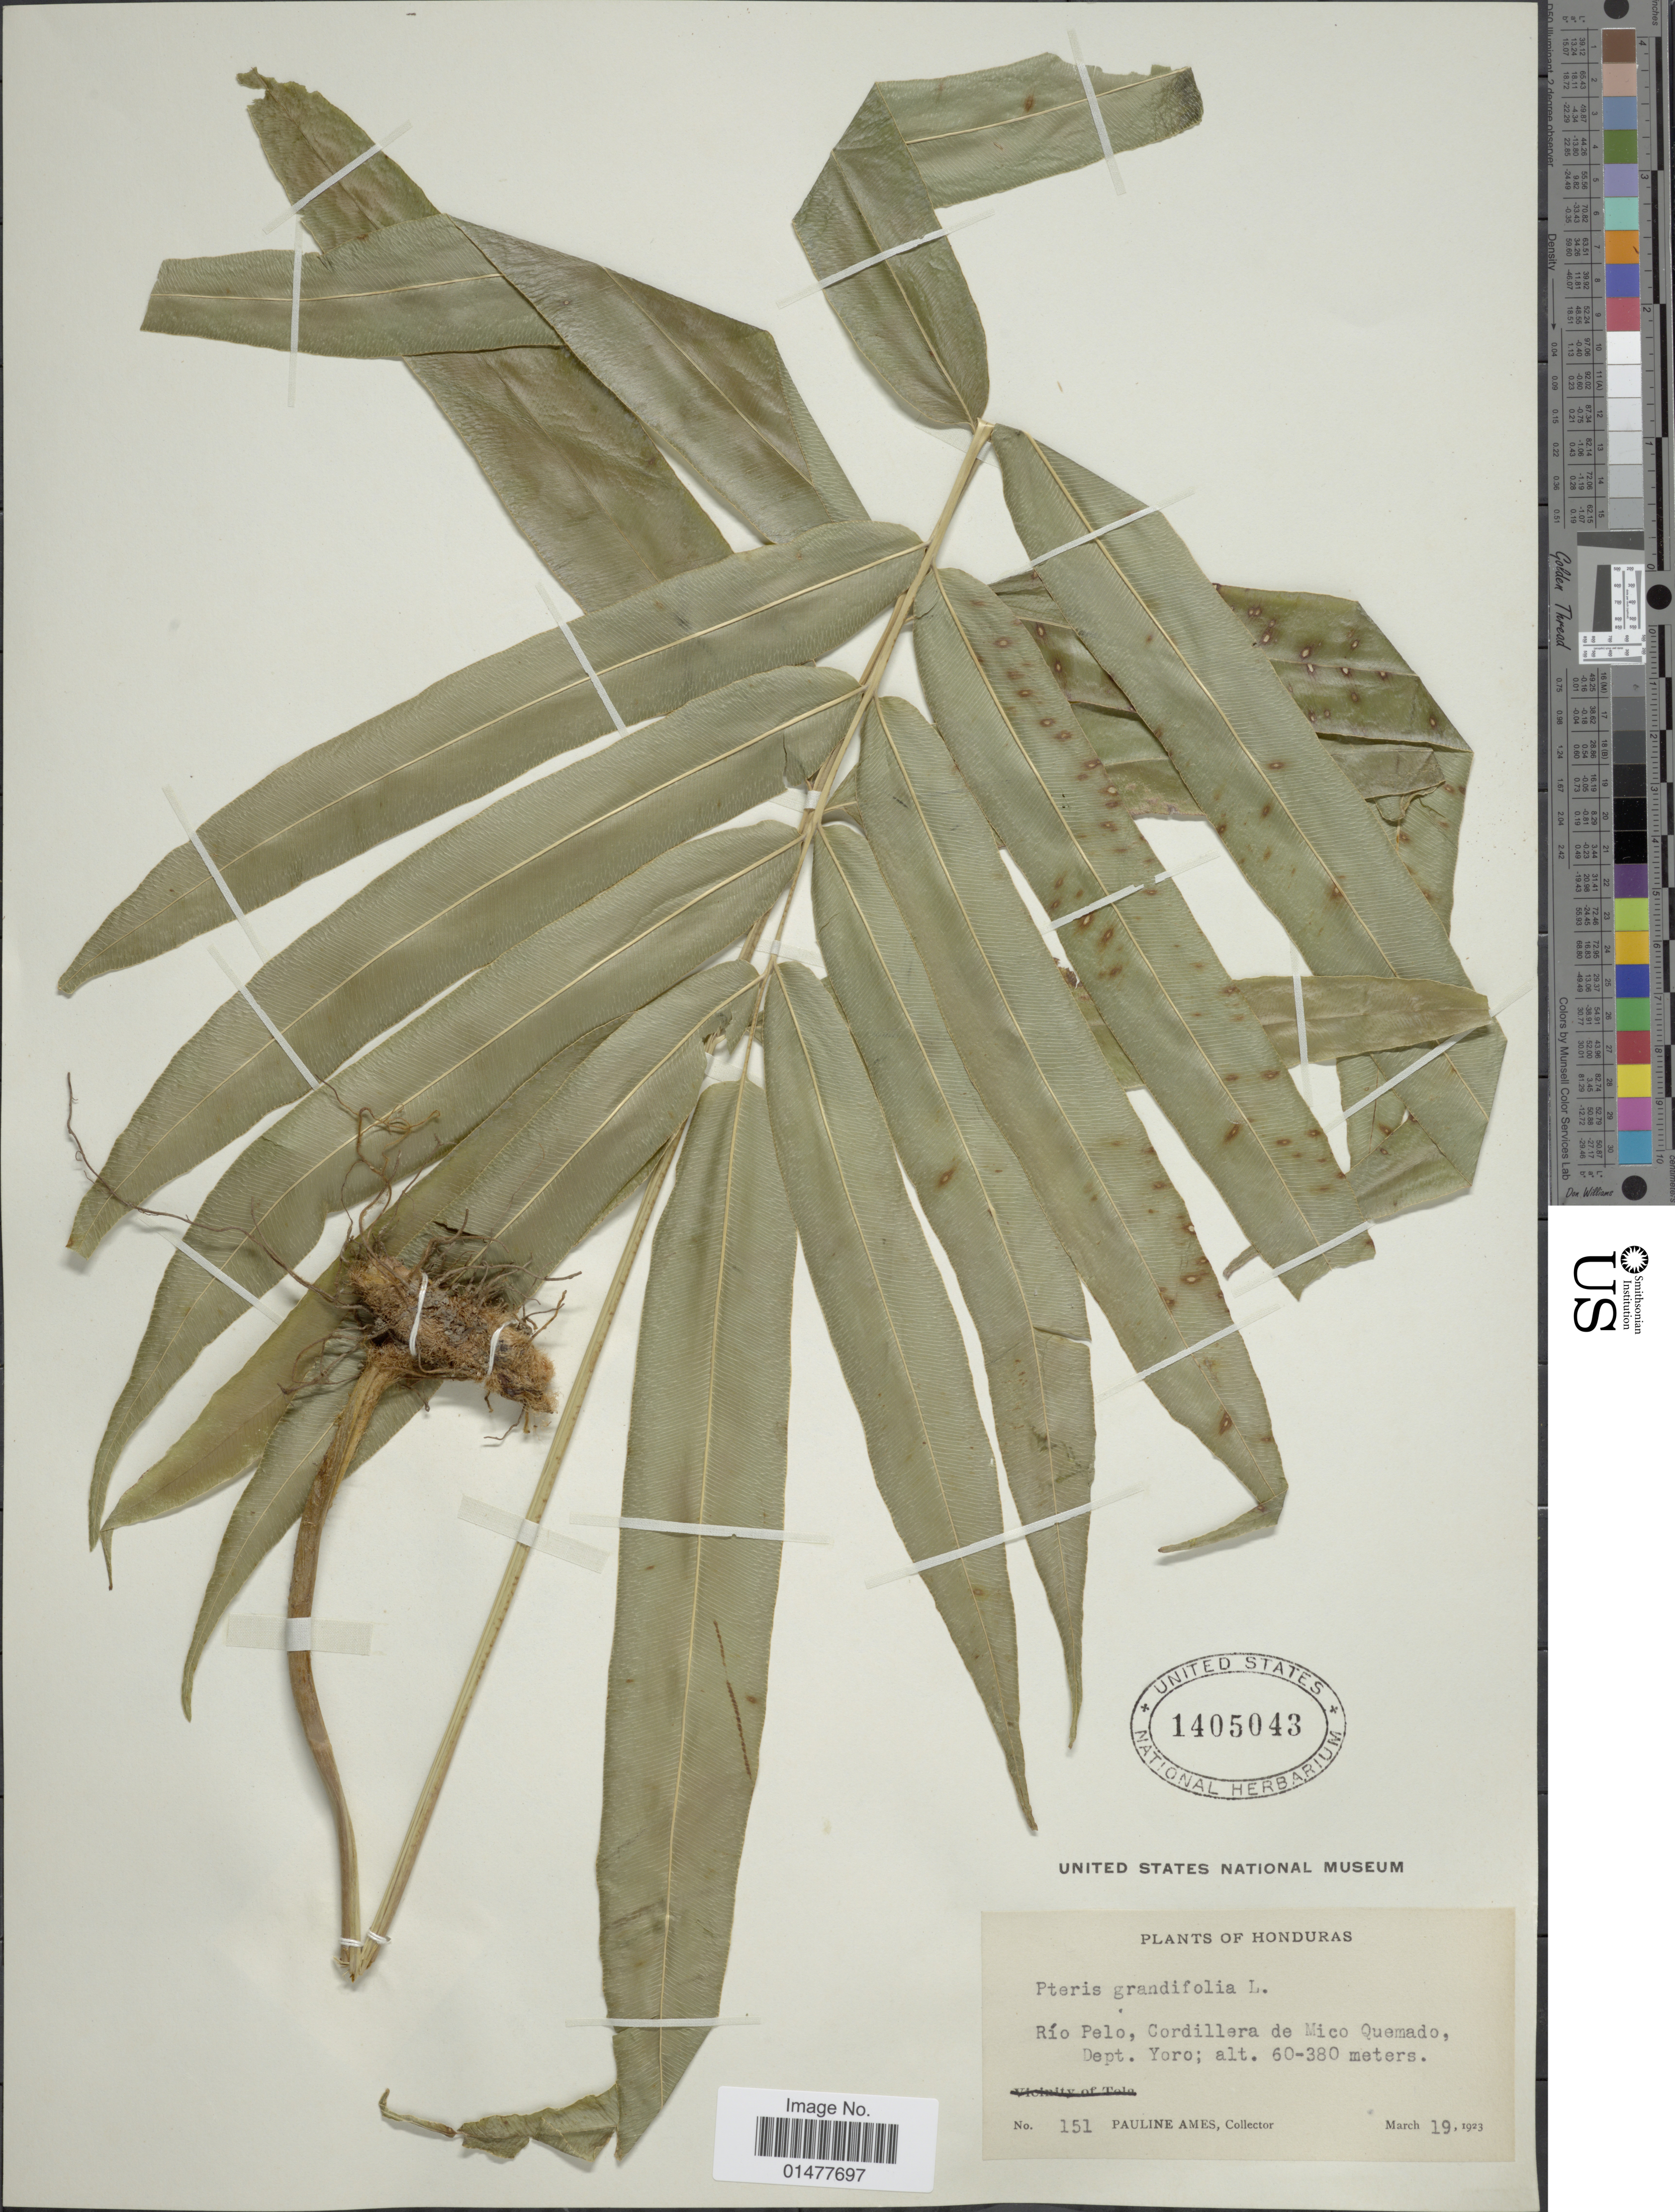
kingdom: Plantae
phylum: Tracheophyta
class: Polypodiopsida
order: Polypodiales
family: Pteridaceae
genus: Pteris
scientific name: Pteris grandifolia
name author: L.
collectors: P. Ames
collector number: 151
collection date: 1923-03-19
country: Honduras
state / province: Yoro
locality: Río Pelo, Cordillera de Mico Quemado.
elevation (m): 60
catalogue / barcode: US 1405043